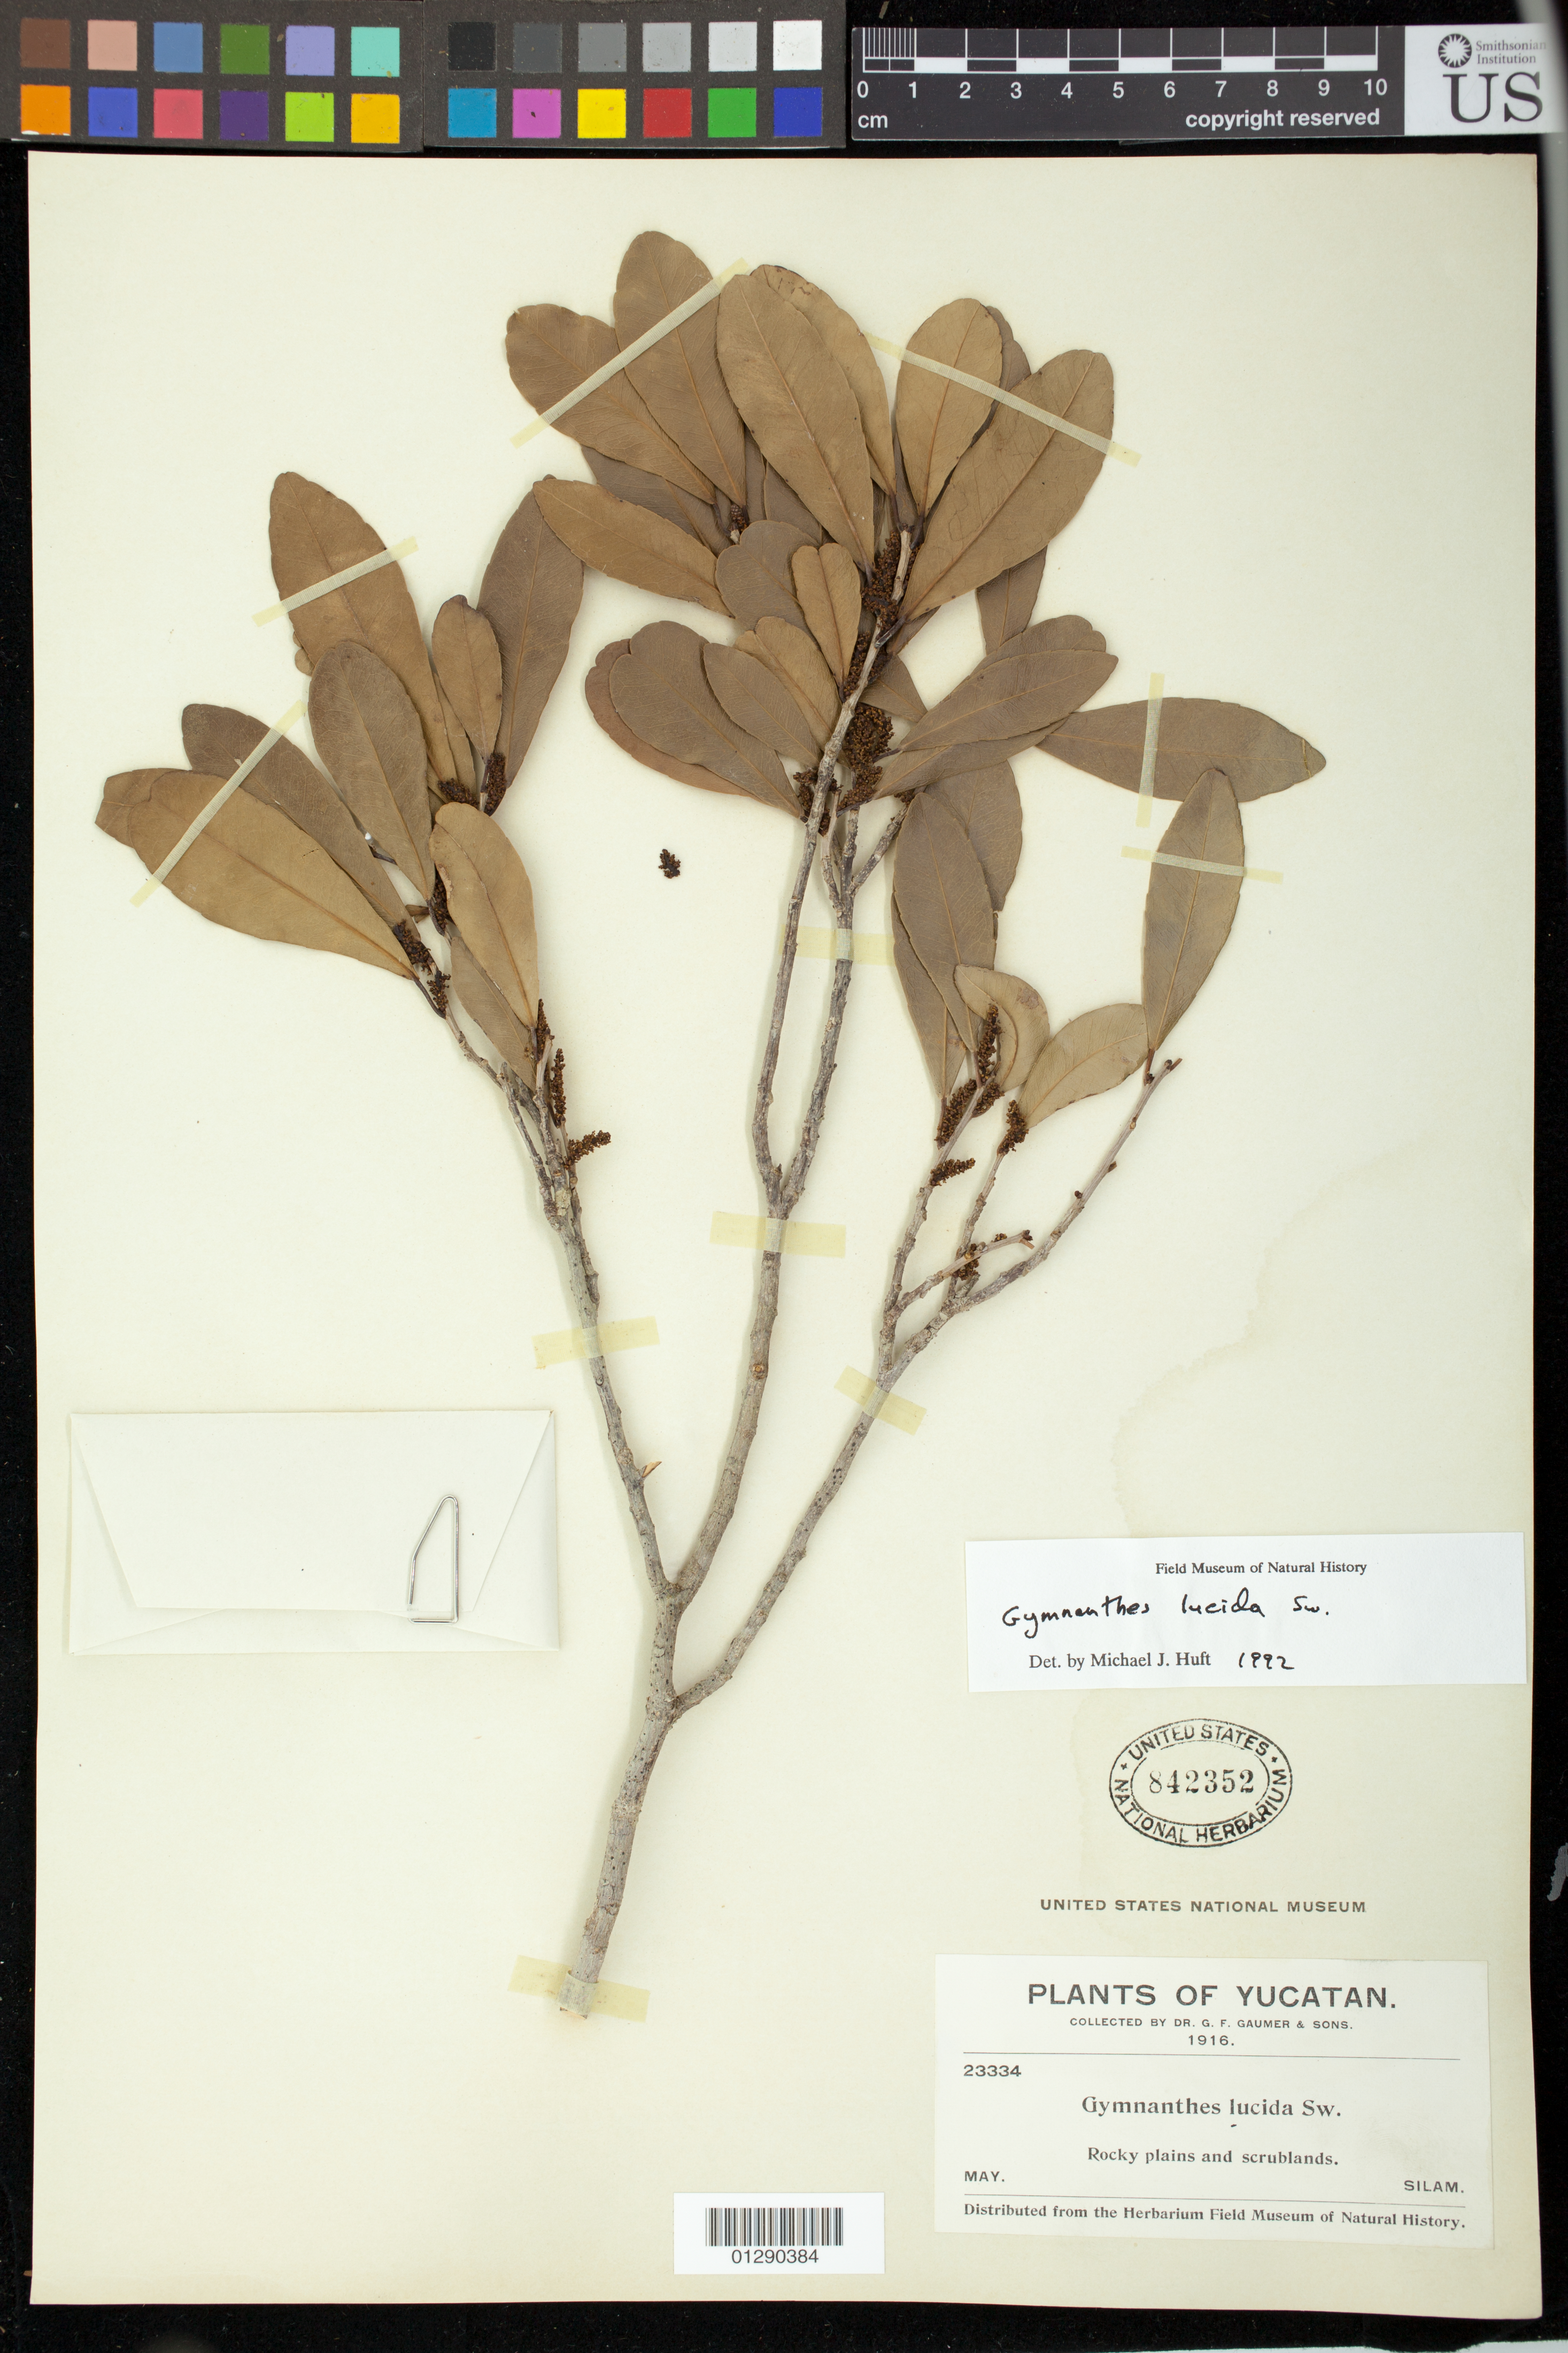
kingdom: Plantae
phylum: Tracheophyta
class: Magnoliopsida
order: Malpighiales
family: Euphorbiaceae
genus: Gymnanthes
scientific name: Gymnanthes lucida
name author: Sw.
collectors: G. F. Gaumer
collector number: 23334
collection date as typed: May 1916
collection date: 1916-05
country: Mexico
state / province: Yucatán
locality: Silam, Las Bocas.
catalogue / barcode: US 842352